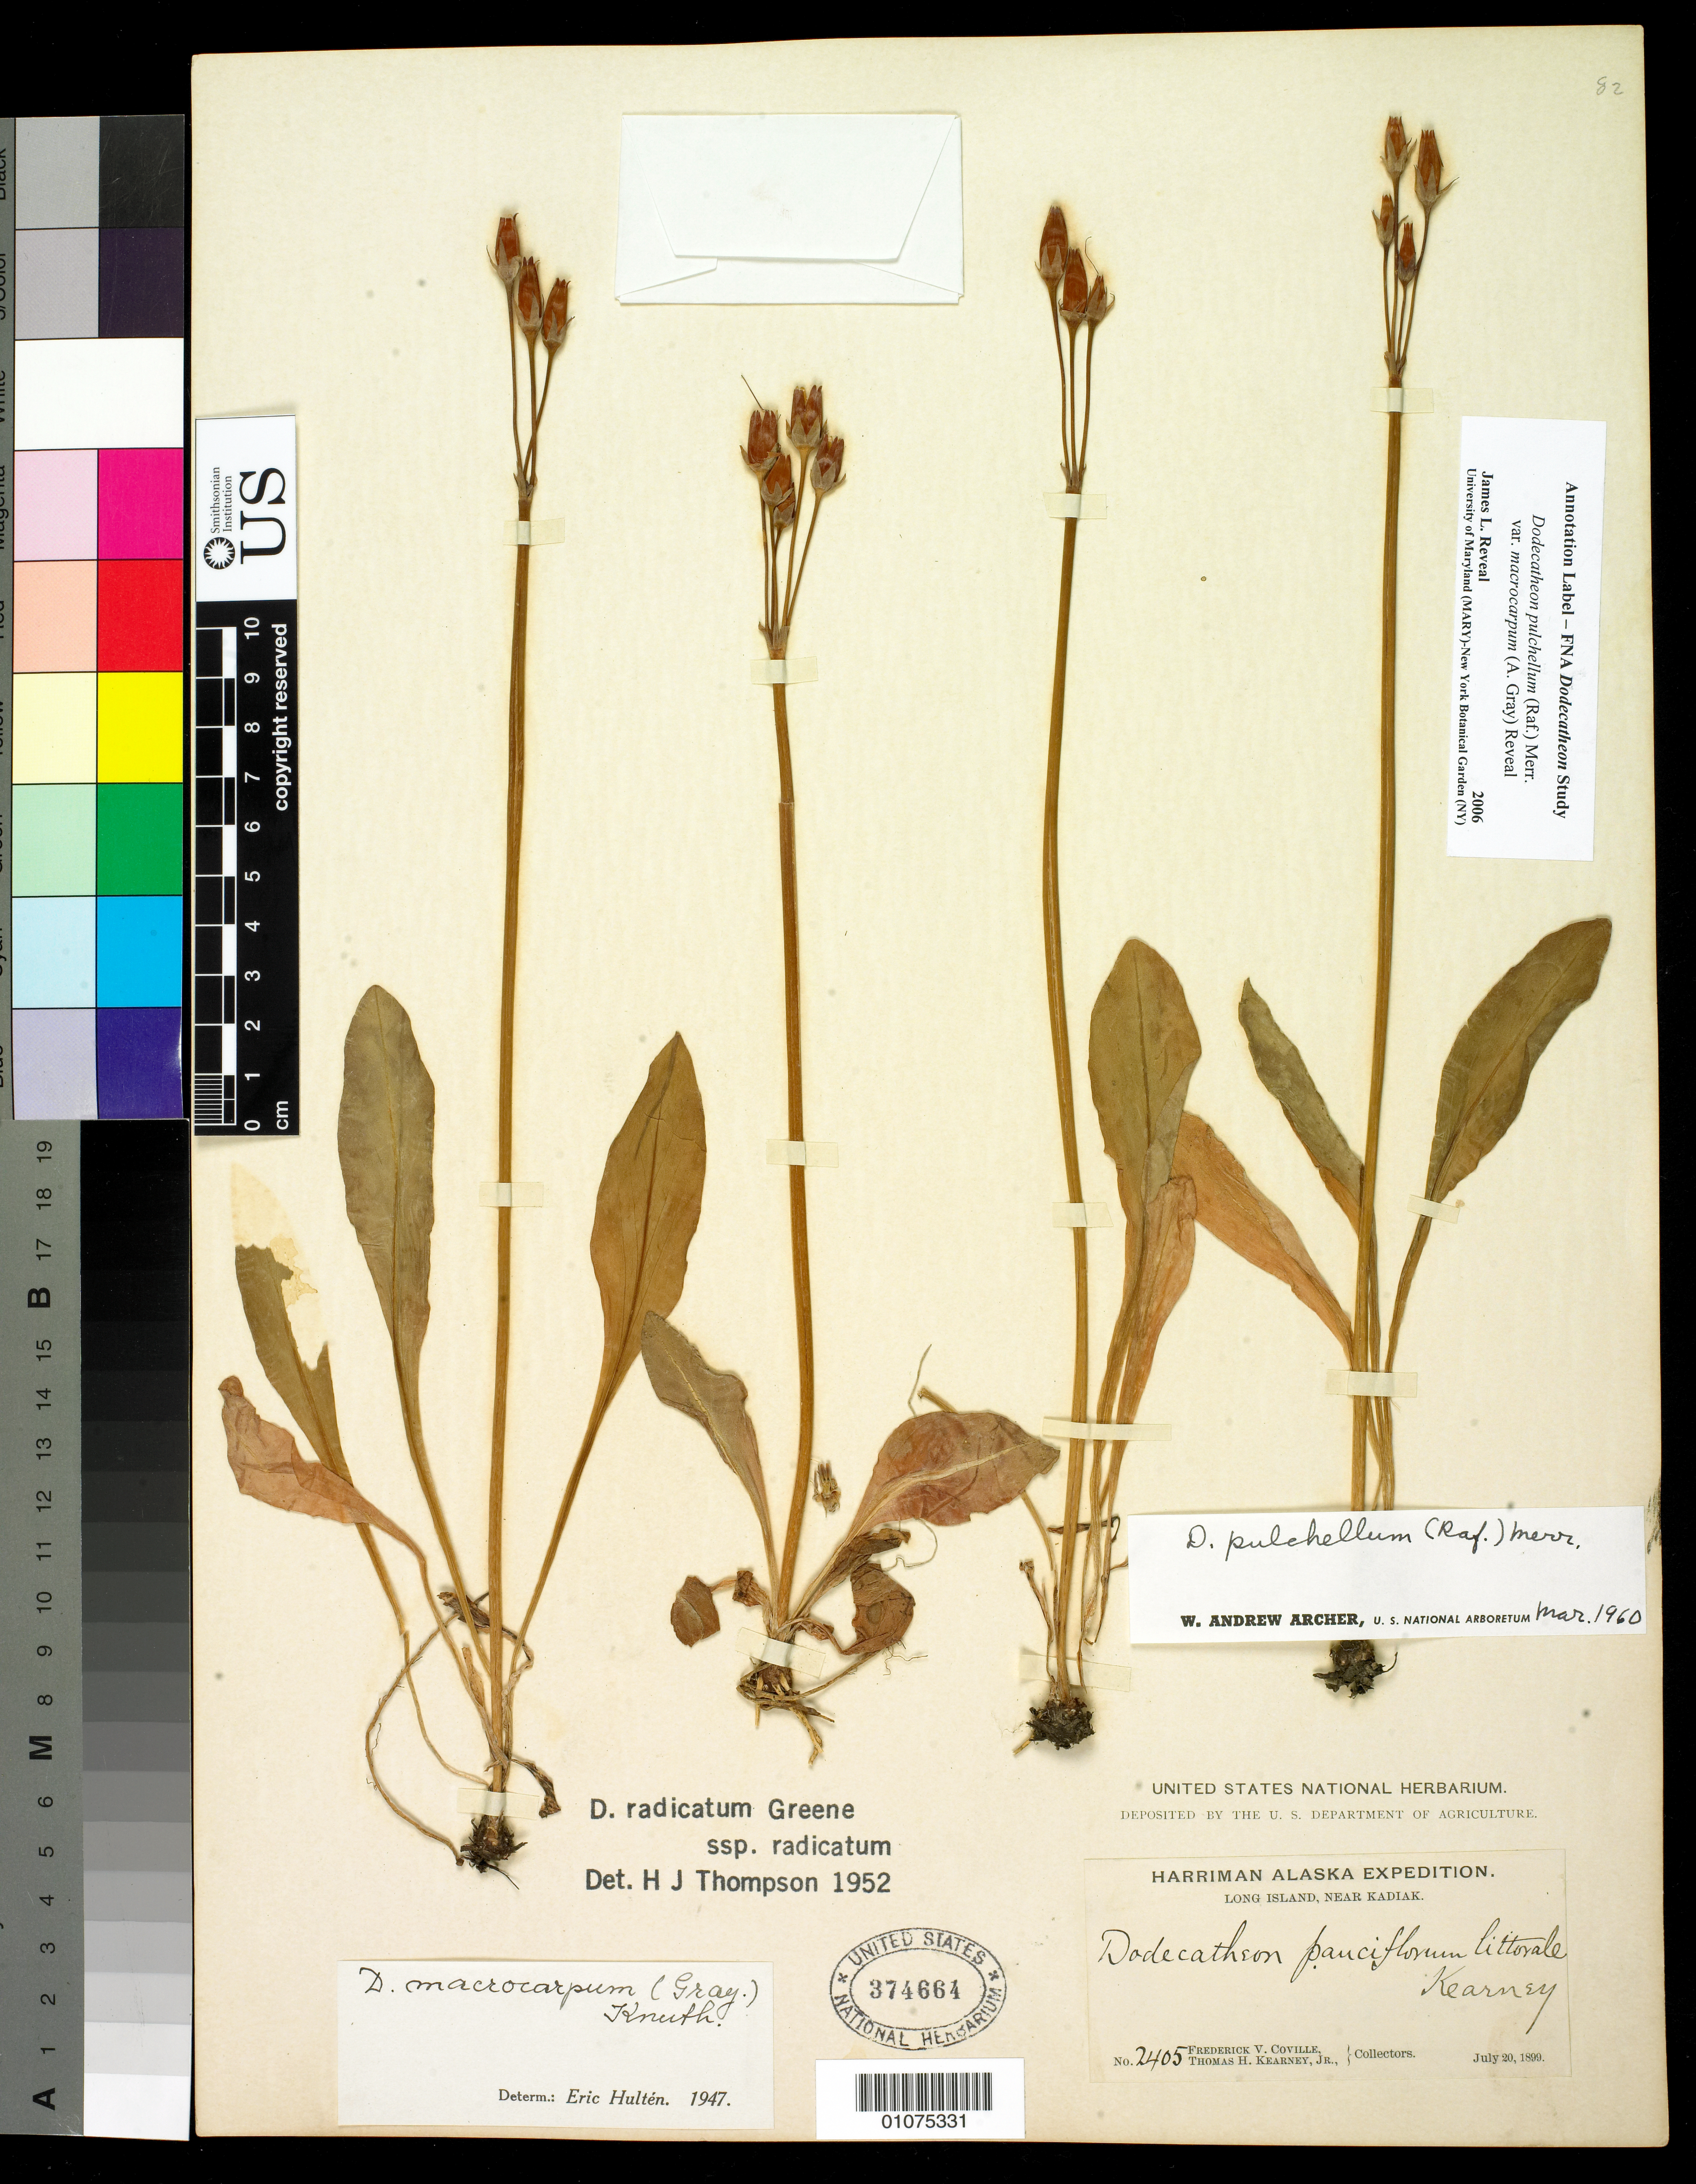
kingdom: Plantae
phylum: Tracheophyta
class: Magnoliopsida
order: Ericales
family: Primulaceae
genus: Dodecatheon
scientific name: Dodecatheon pulchellum var. macrocarpum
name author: (A. Gray) Reveal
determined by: Reveal, J. L.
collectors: F. V. Coville & T. H. Kearney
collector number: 2405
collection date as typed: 20 Jul 1899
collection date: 1899-07-20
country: United States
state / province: Alaska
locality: Long Island, near Kodiak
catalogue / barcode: US 374664